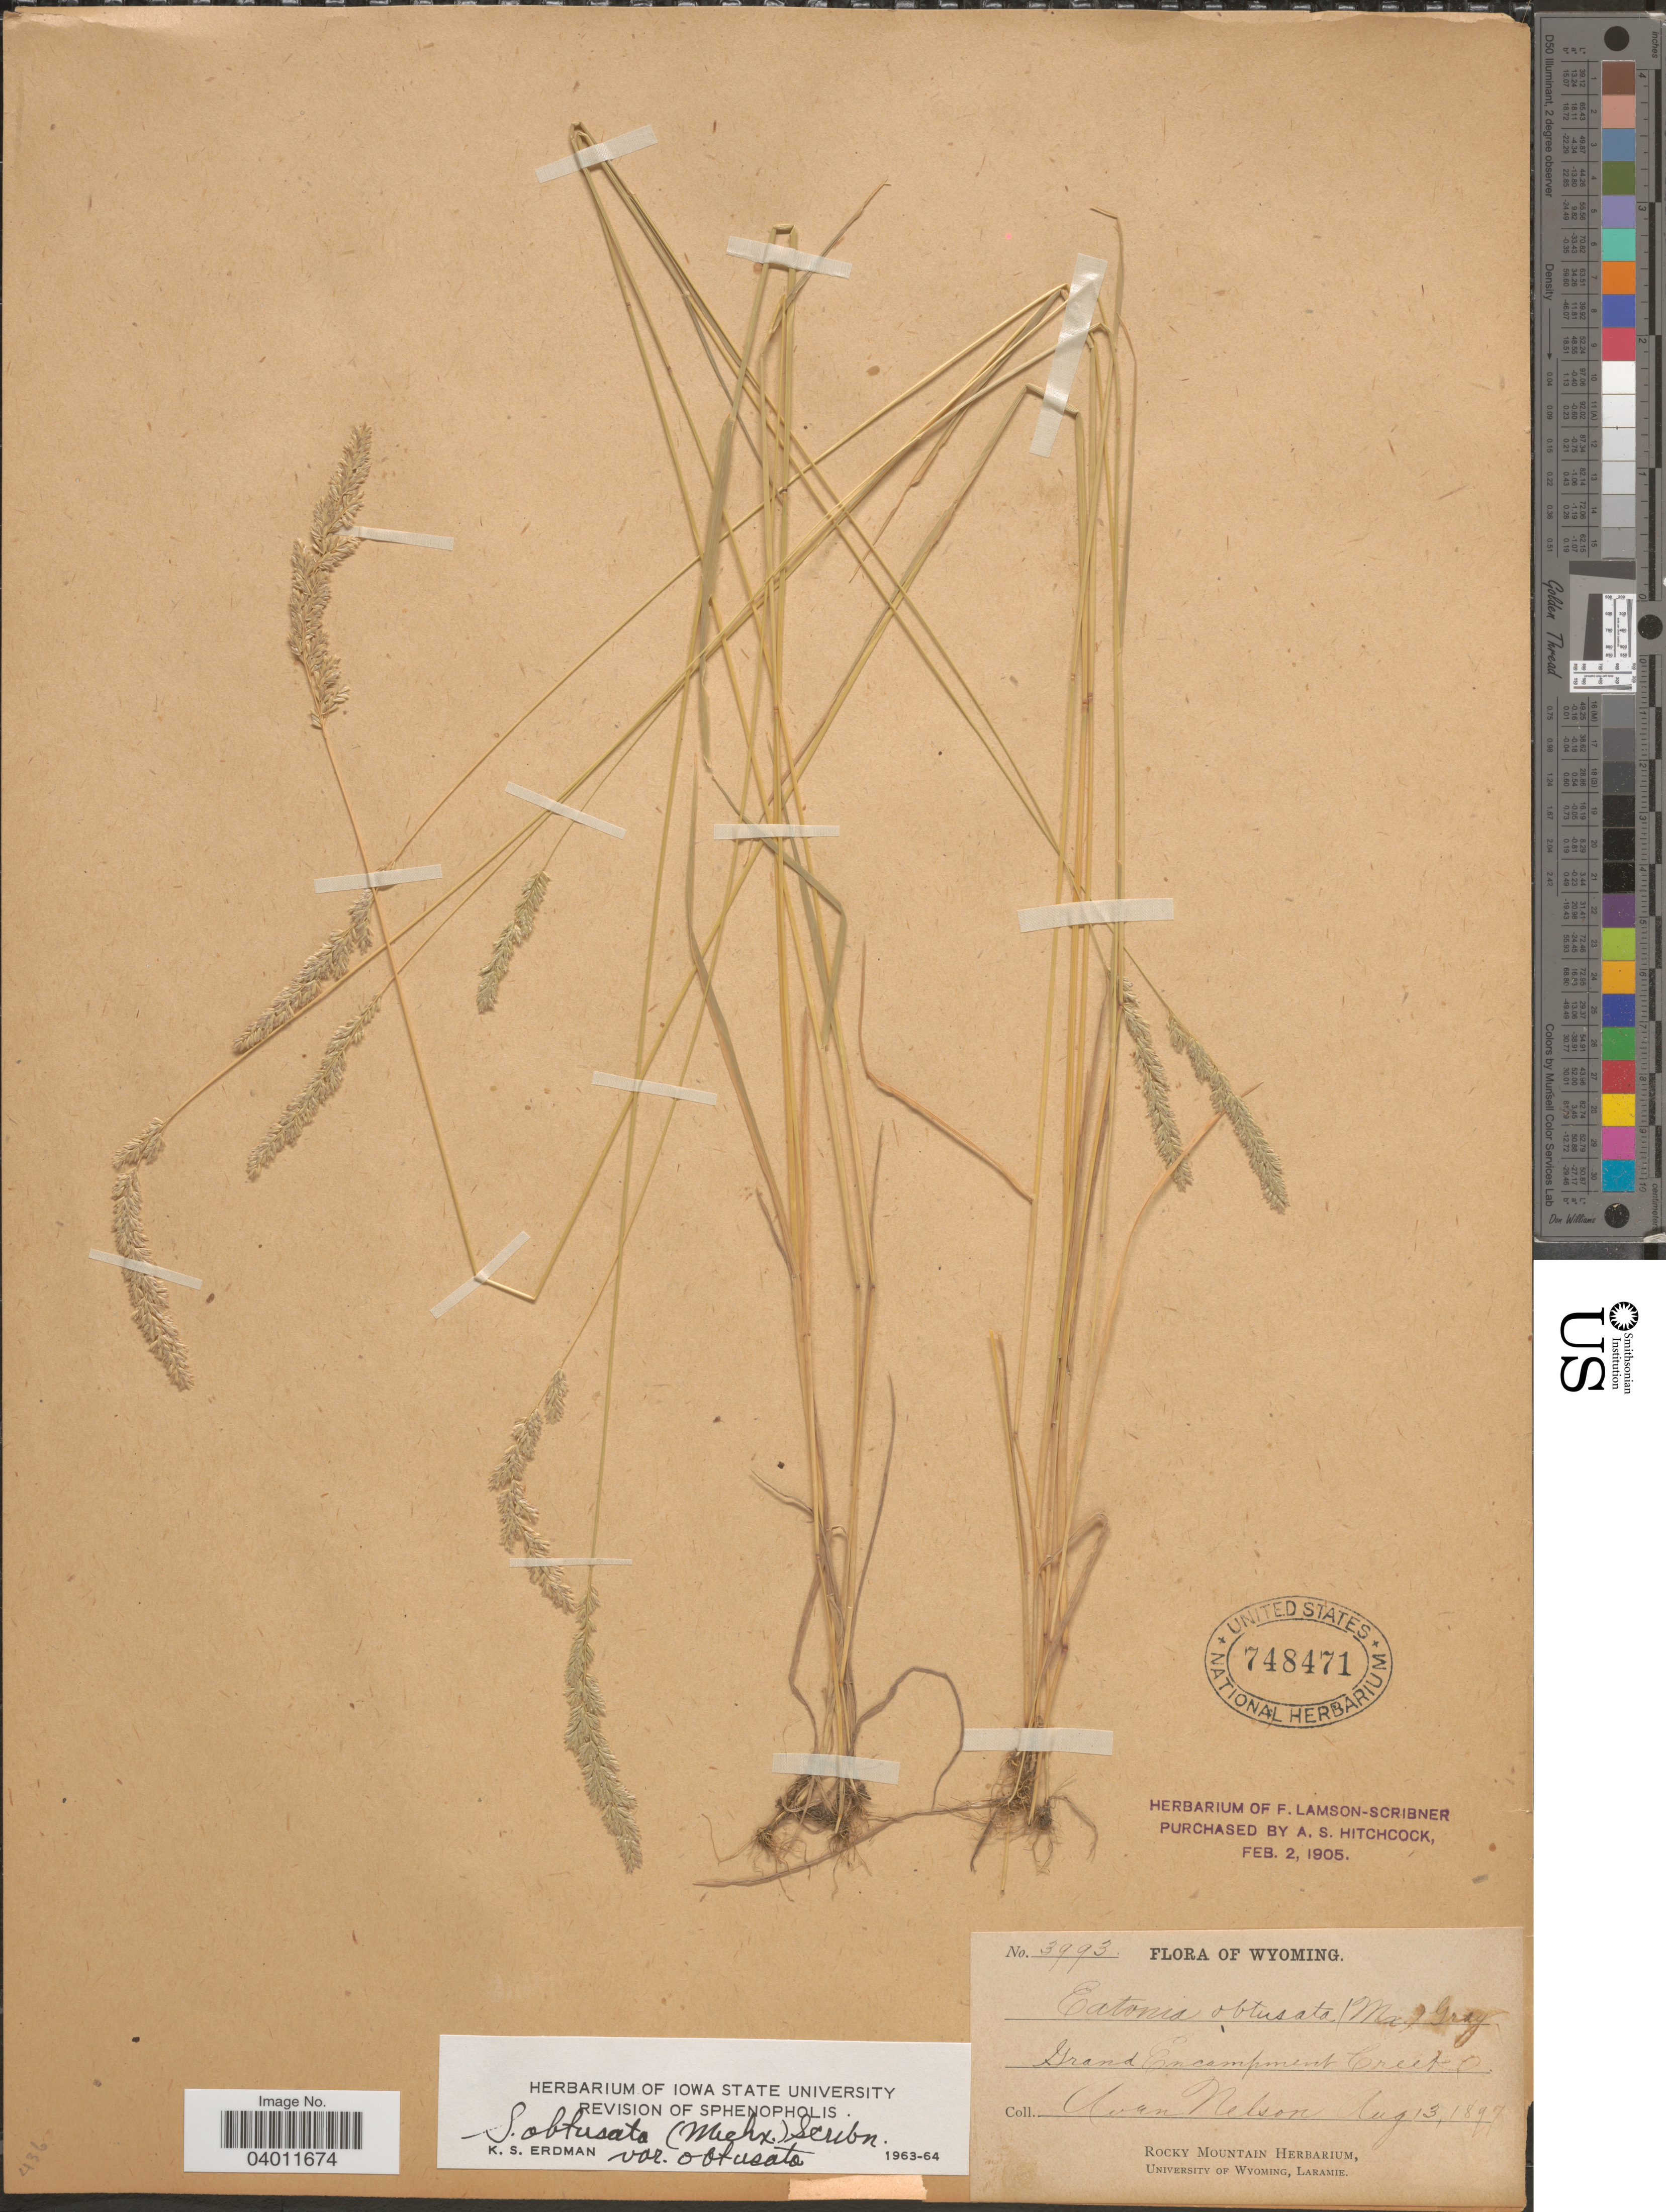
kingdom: Plantae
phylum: Tracheophyta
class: Liliopsida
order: Poales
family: Poaceae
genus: Sphenopholis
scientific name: Sphenopholis obtusata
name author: (Michx.) Scribn.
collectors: A. Nelson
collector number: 3993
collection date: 1897-08-13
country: United States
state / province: Wyoming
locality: Grand Encampment Creek.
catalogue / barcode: US 748471